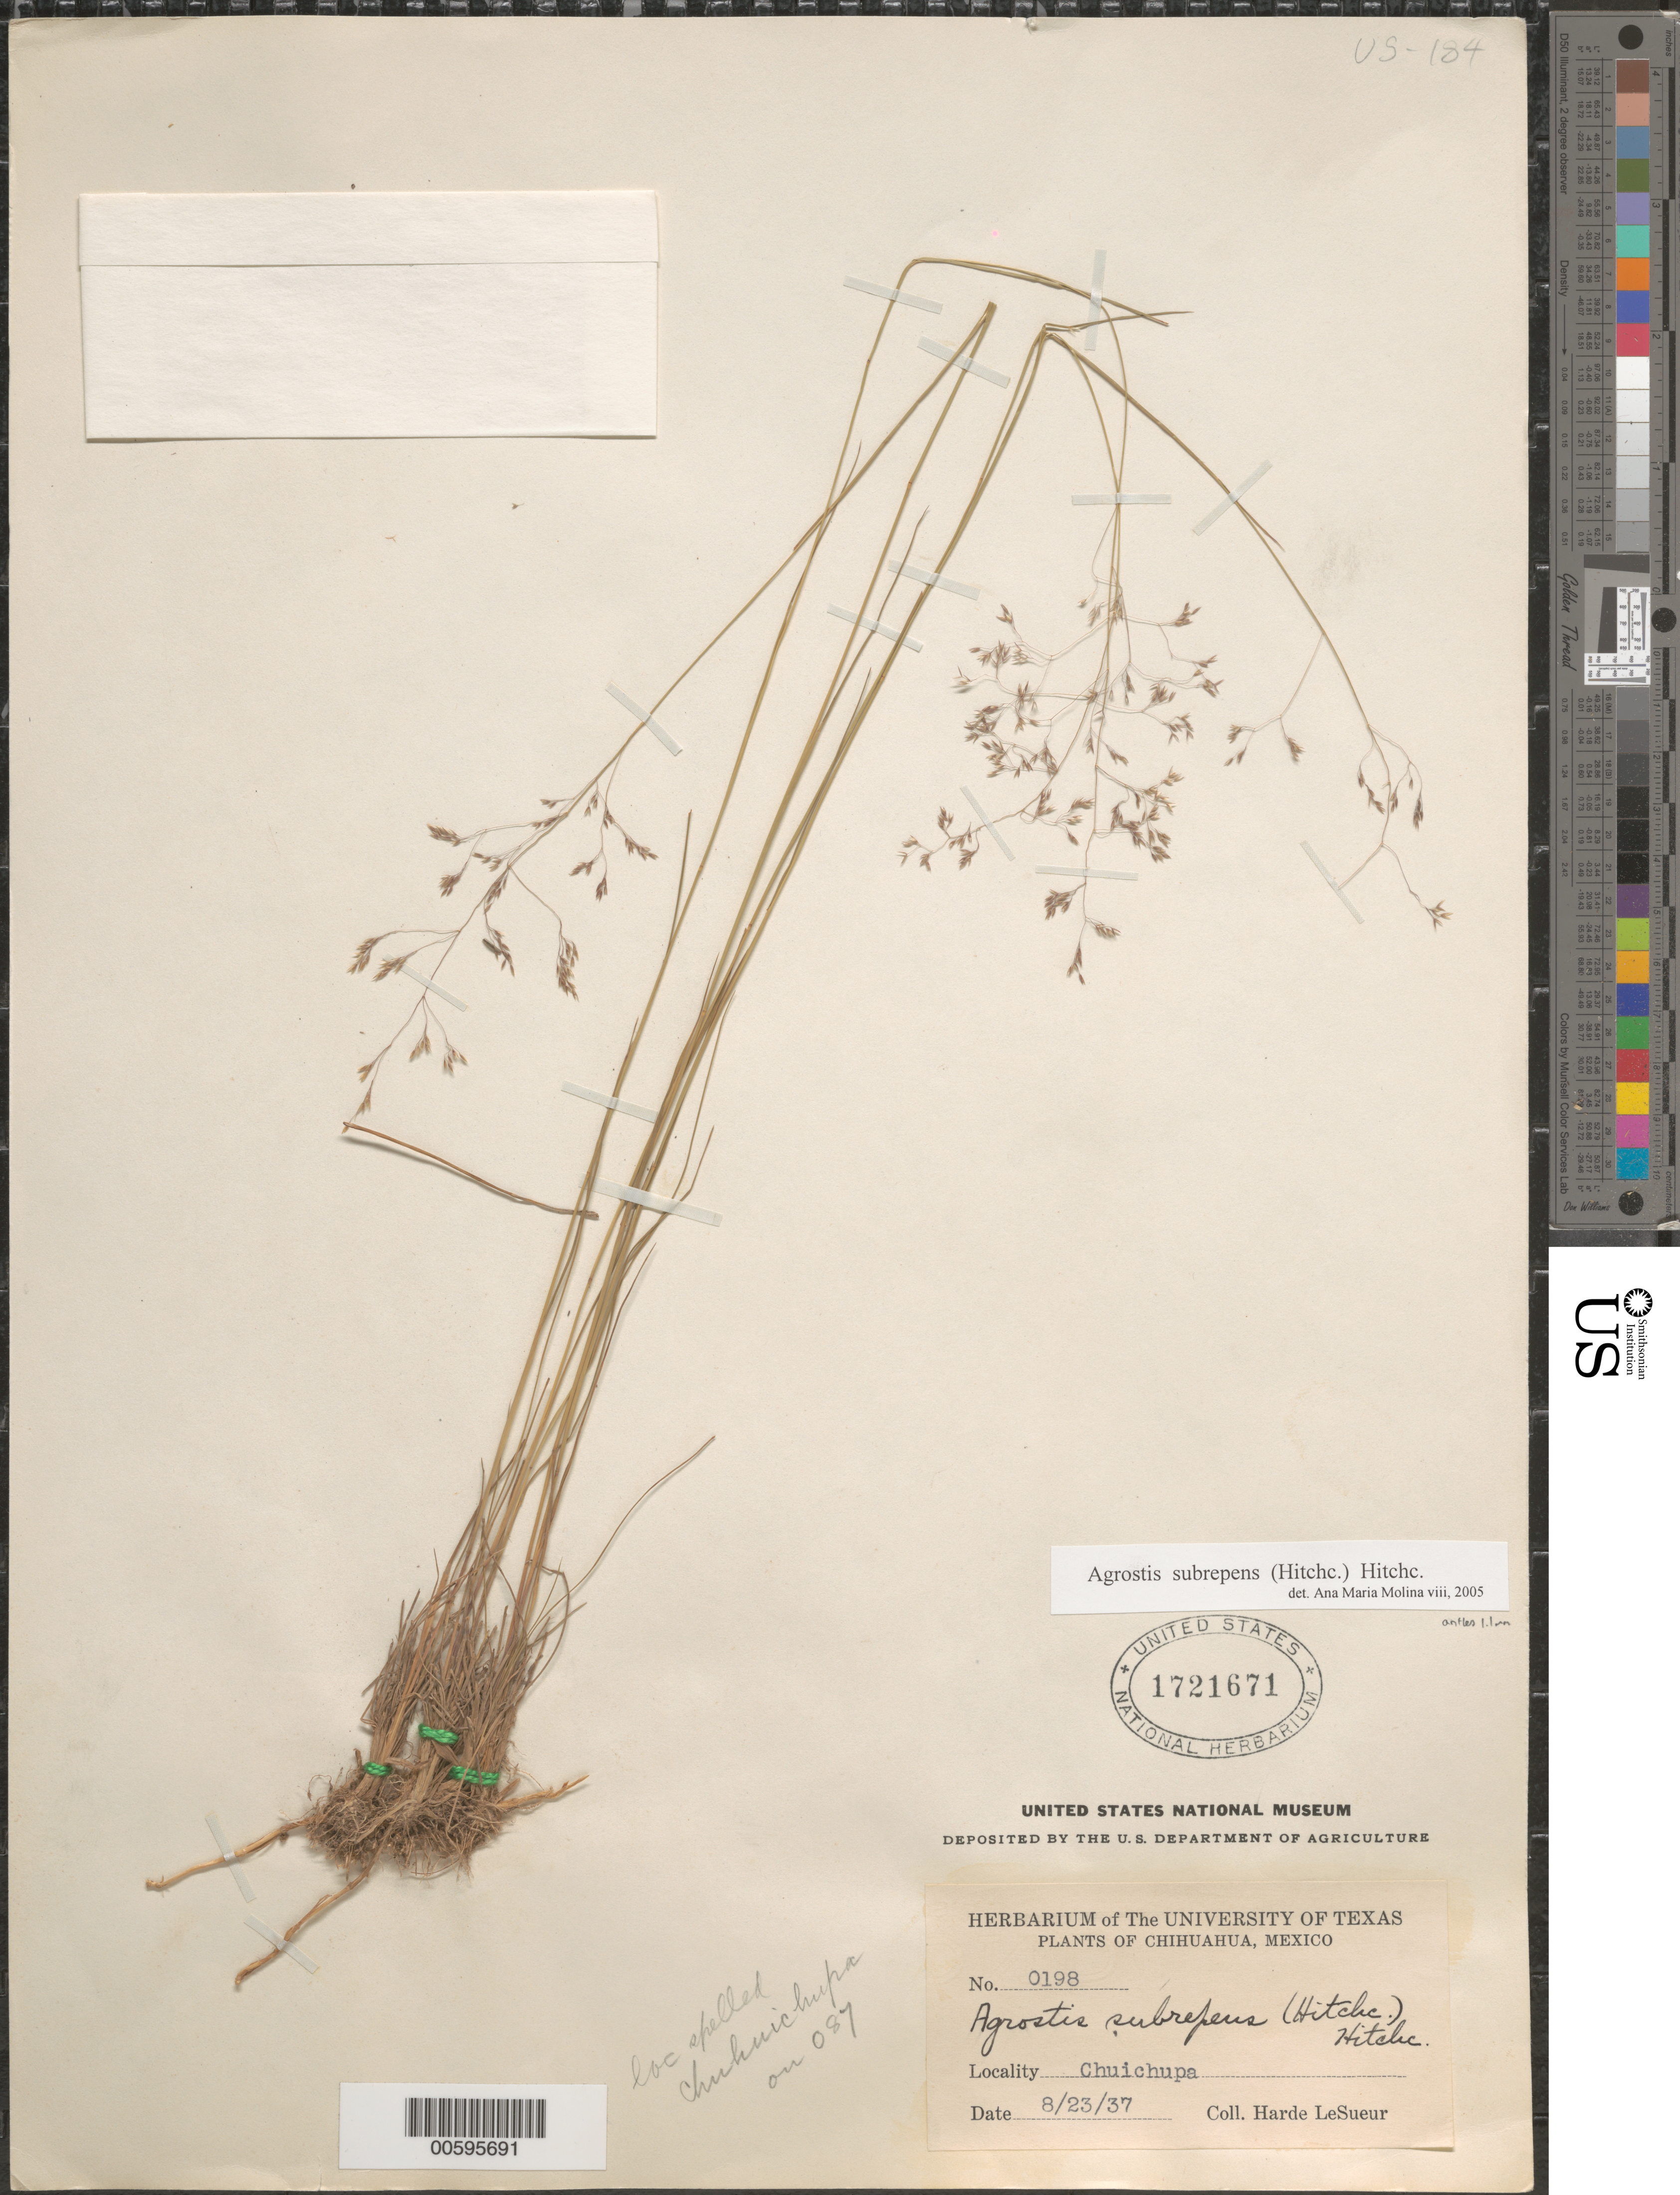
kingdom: Plantae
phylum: Tracheophyta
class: Liliopsida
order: Poales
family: Poaceae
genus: Agrostis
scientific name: Agrostis subrepens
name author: (Hitchc.) Hitchc.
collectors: D. H. LeSueur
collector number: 0198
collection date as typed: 23 Aug 1937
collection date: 1937-08-23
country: Mexico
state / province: Chihuahua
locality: Chuichupa.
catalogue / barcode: US 1721671